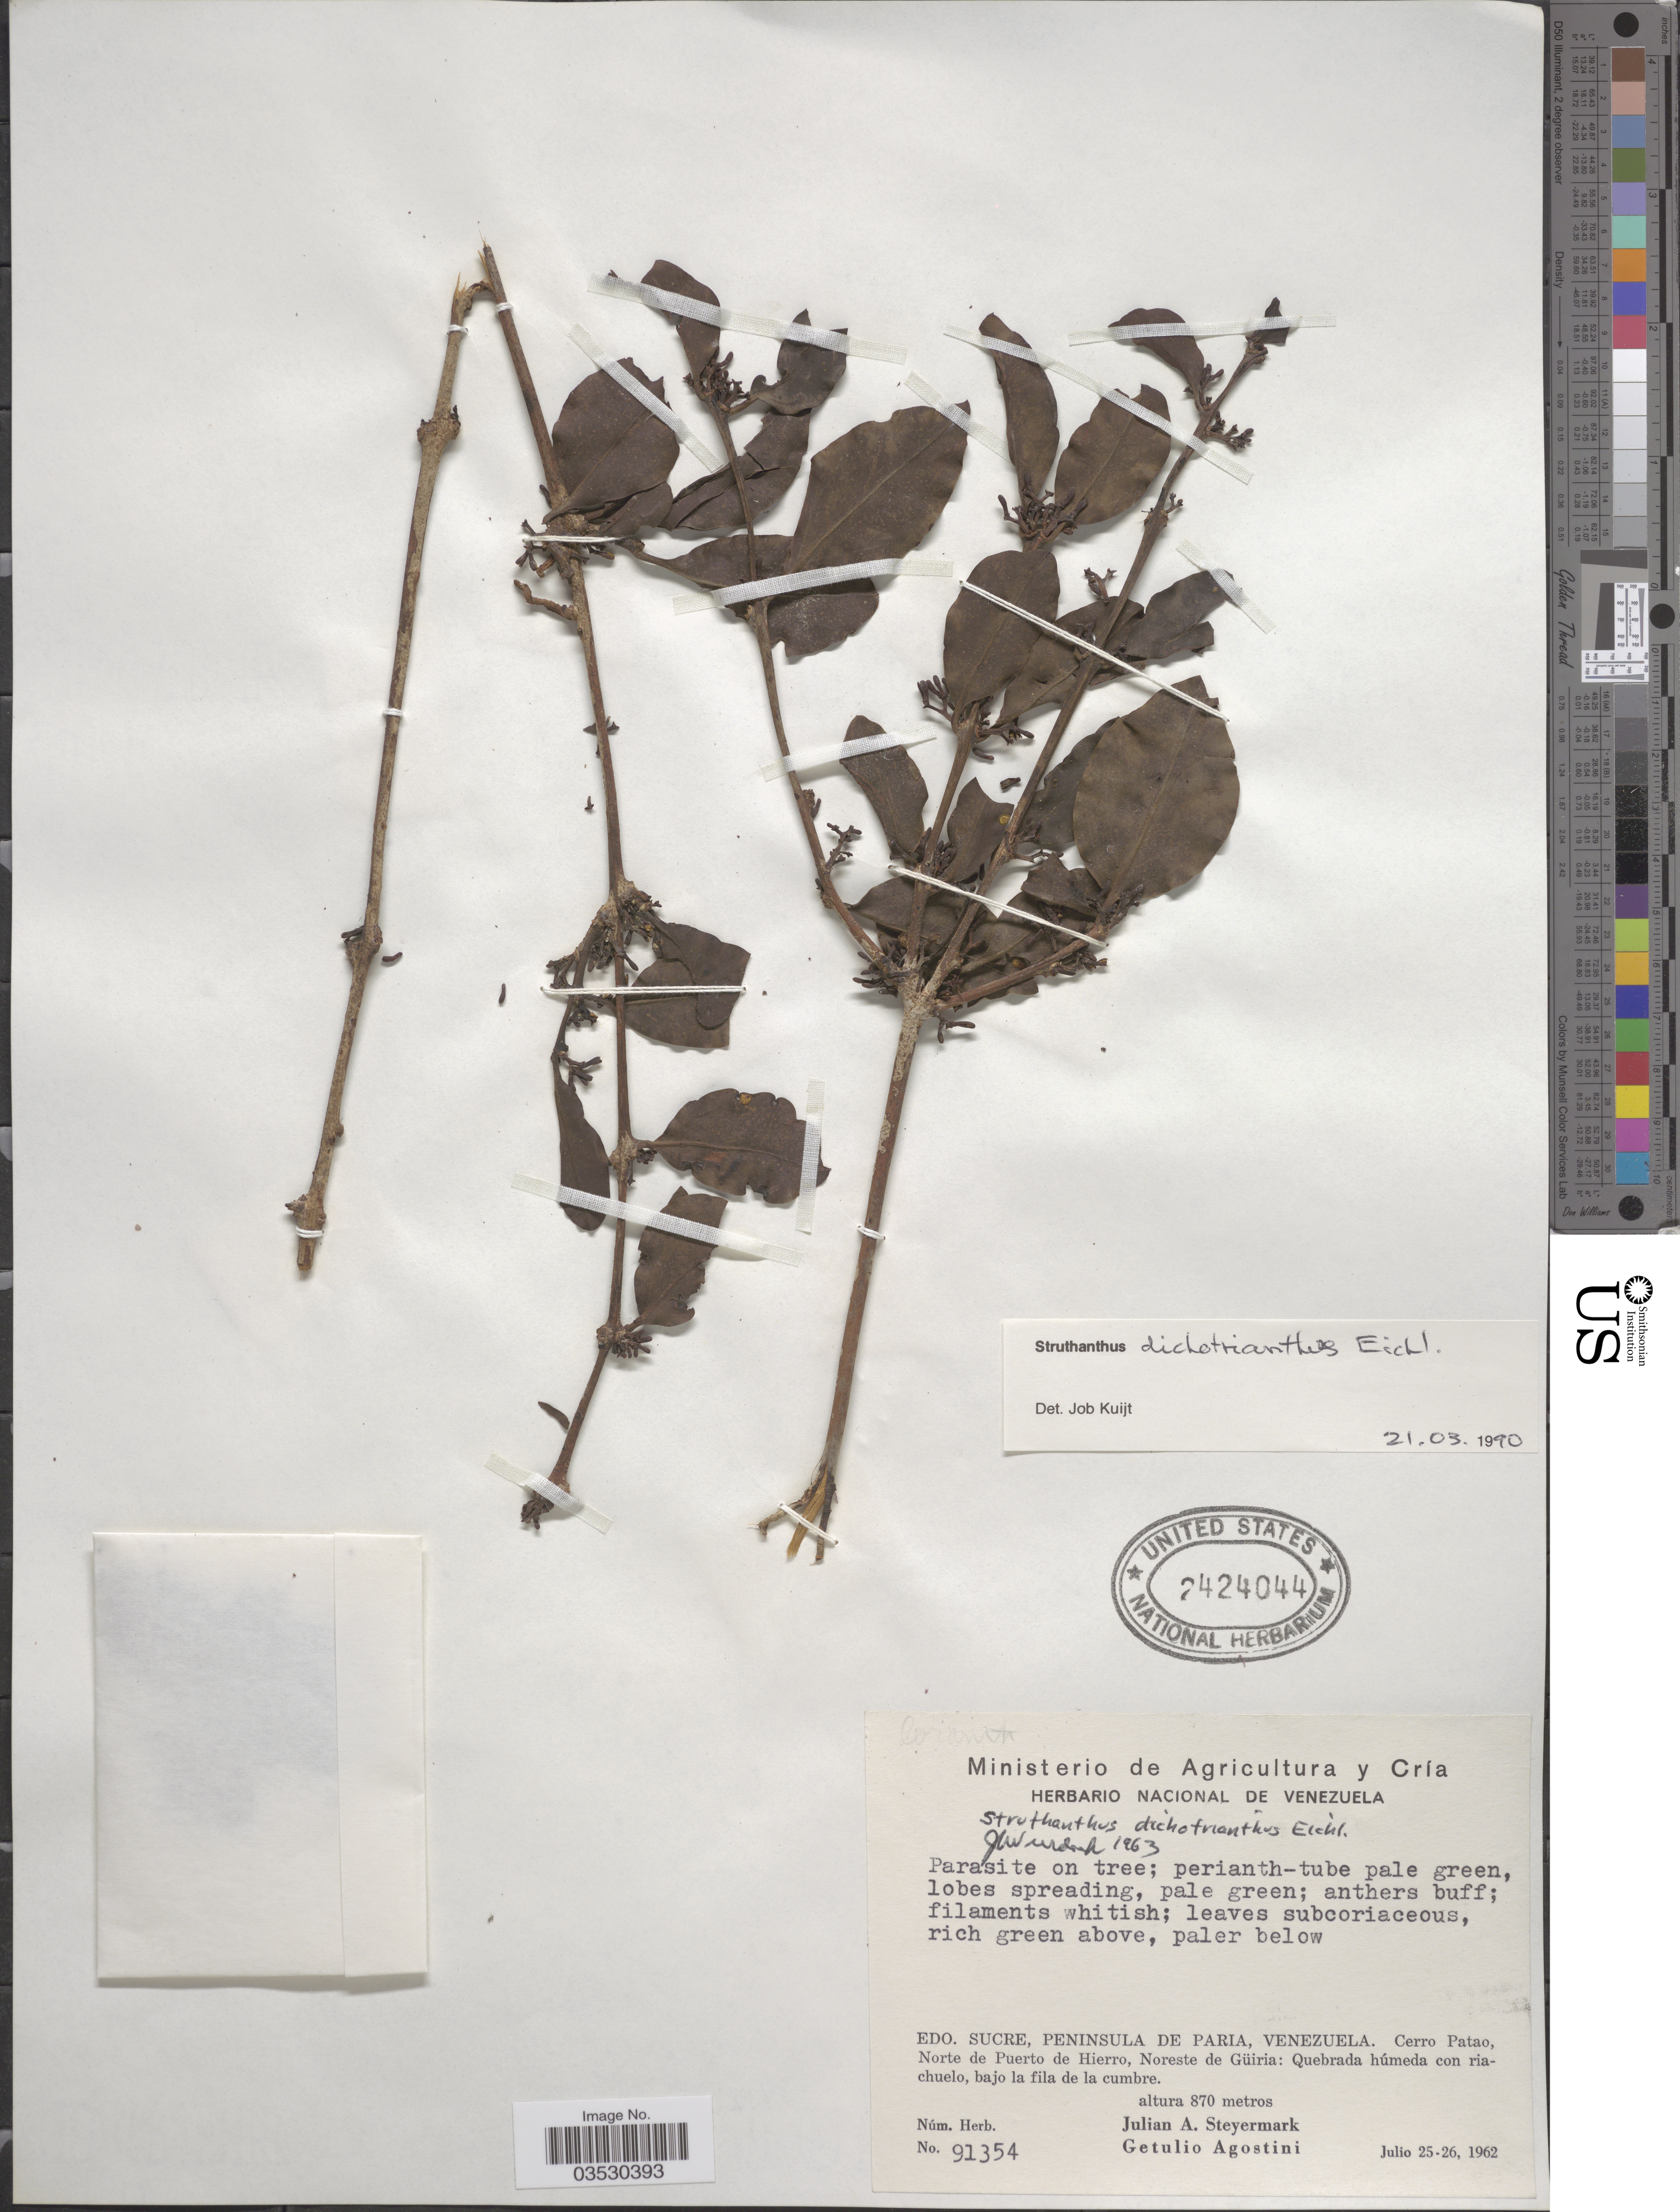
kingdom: Plantae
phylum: Tracheophyta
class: Magnoliopsida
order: Santalales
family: Loranthaceae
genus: Struthanthus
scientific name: Struthanthus dichotrianthus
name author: Eichler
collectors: J. Steyermark & G. Agostini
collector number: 91354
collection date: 1962-07-25/1962-07-26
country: Venezuela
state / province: Sucre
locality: Edo. Sucre, Peninsula de Paria. Cerro Patao, Norte de Puerto de Hierro, Noreste de Güiria: Quebrada húmeda con riachuelo, bajo la fila de la cumbre.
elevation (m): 870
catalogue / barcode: US 2424044